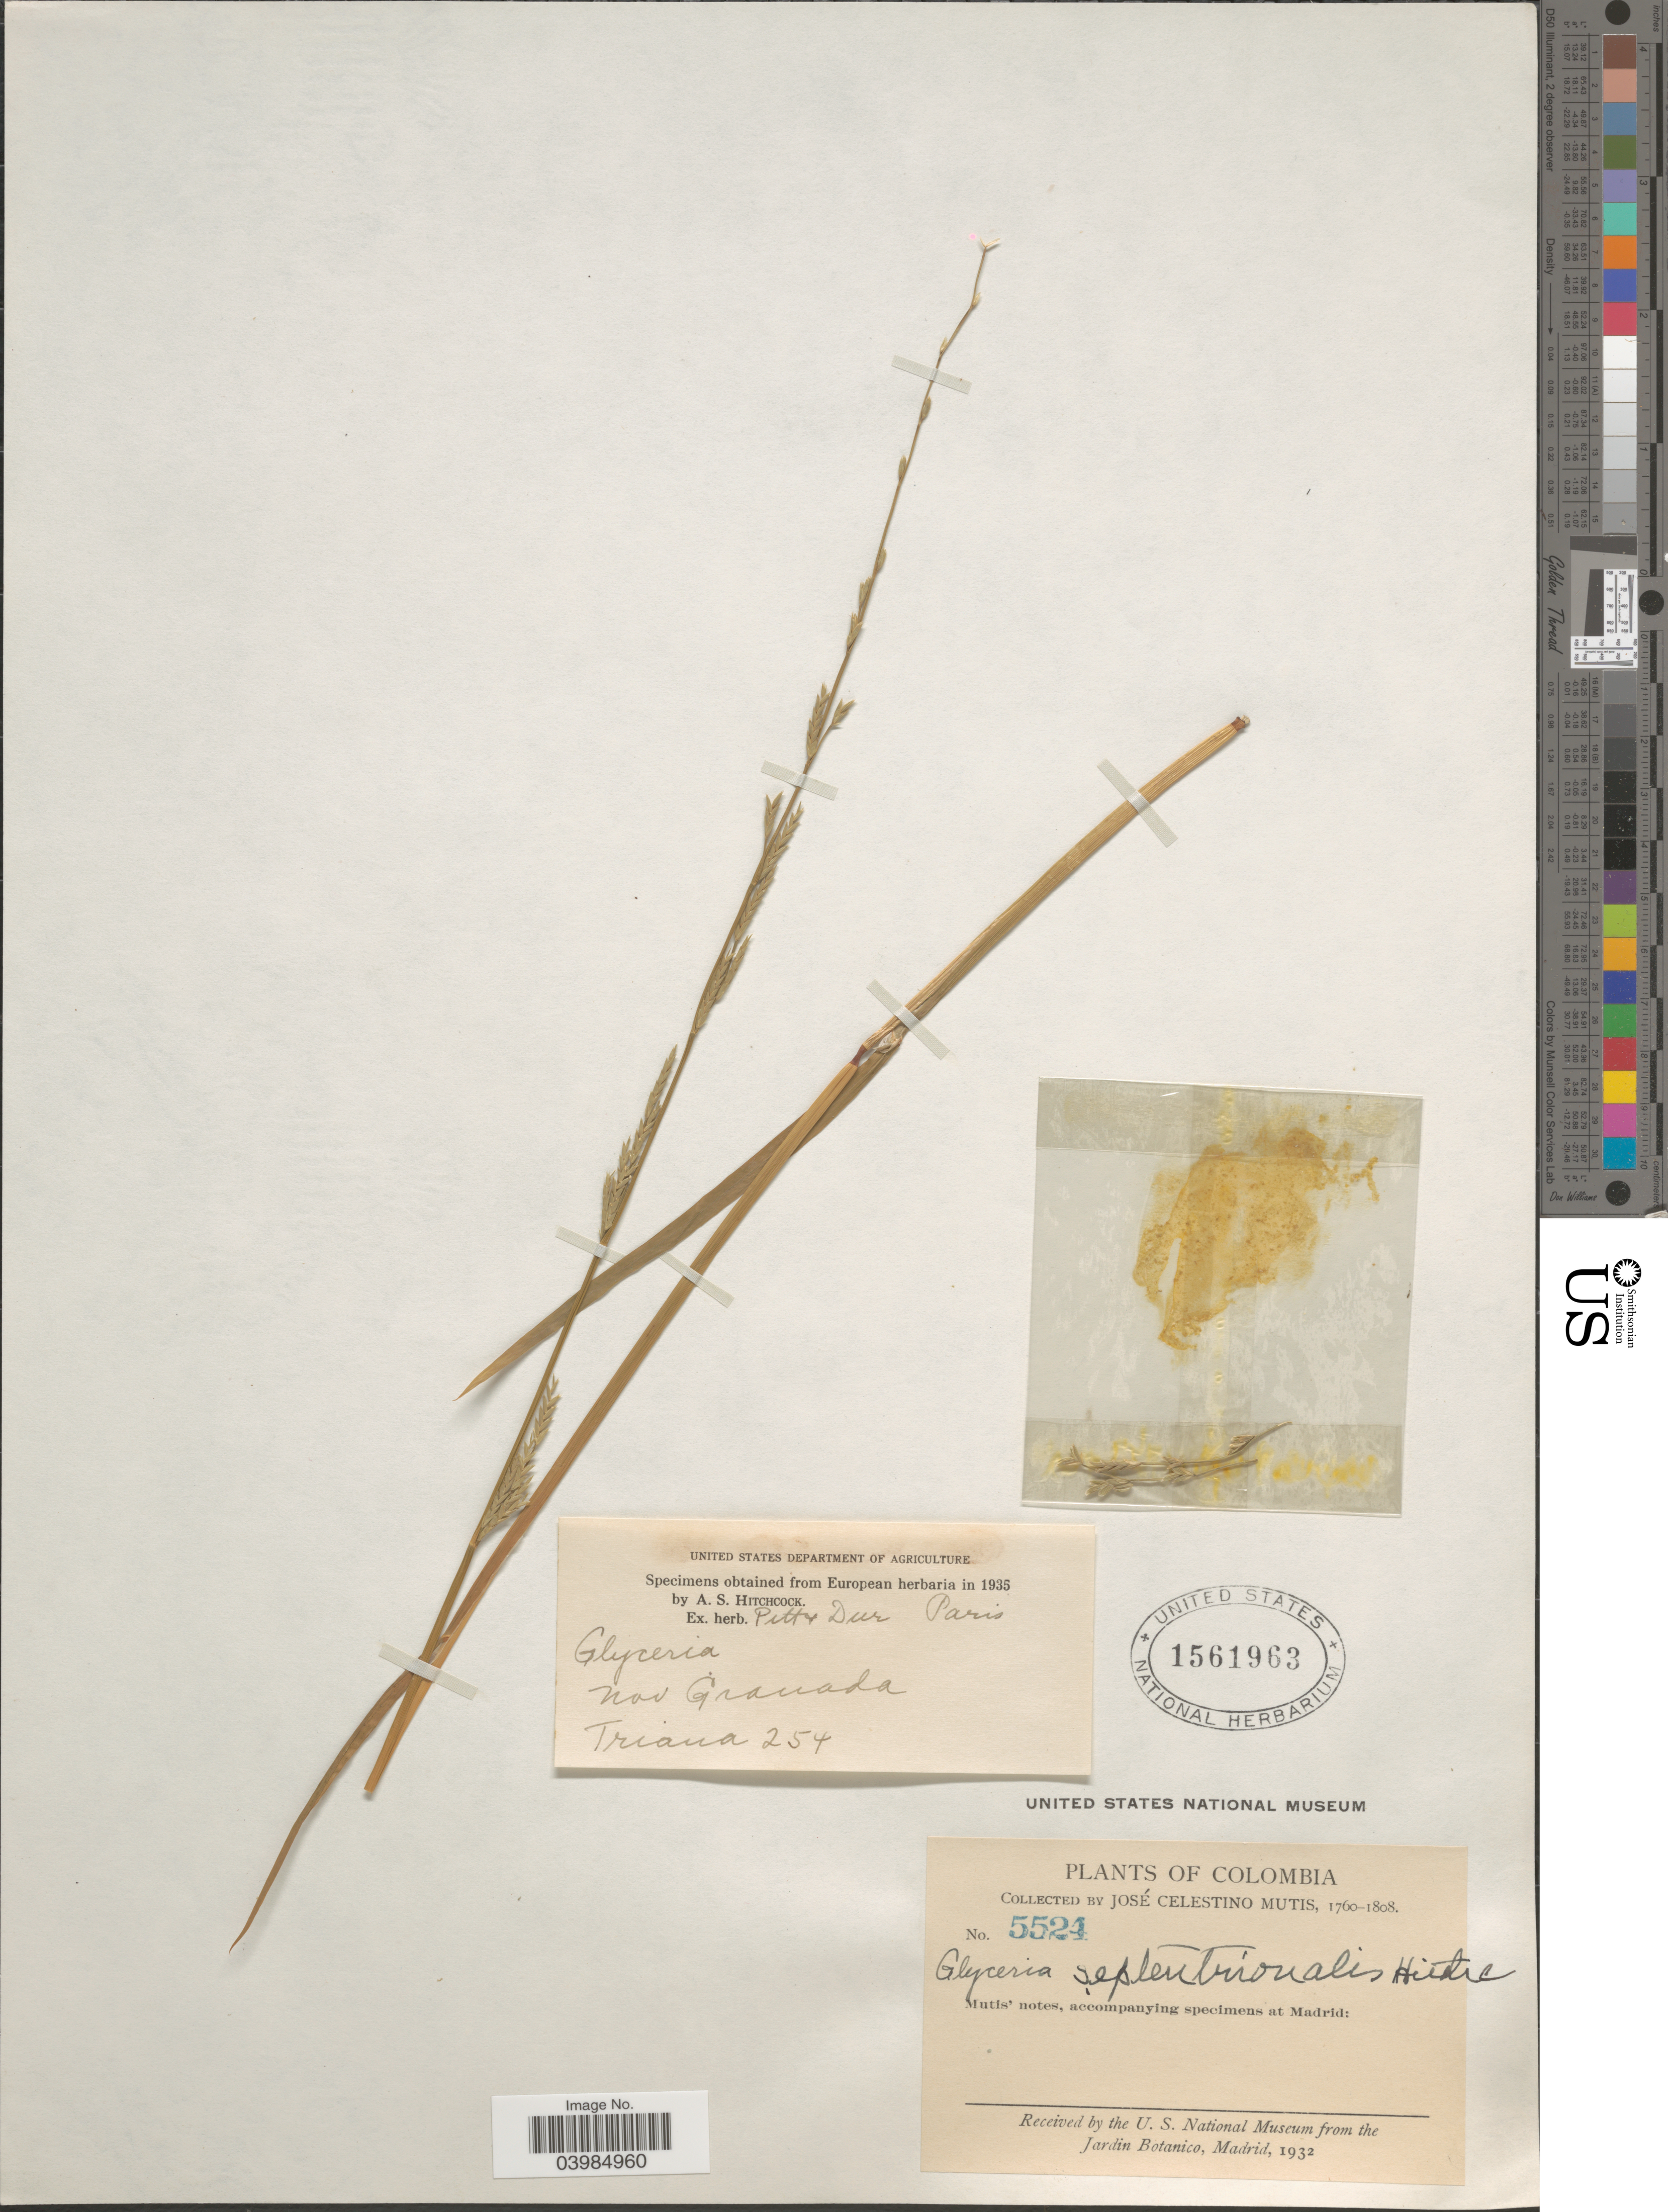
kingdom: Plantae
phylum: Tracheophyta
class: Liliopsida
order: Poales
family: Poaceae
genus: Glyceria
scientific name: Glyceria septentrionalis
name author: Hitchc.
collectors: J. C. B. Mutis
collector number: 5524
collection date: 1760/1808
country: Colombia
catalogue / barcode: US 1561963